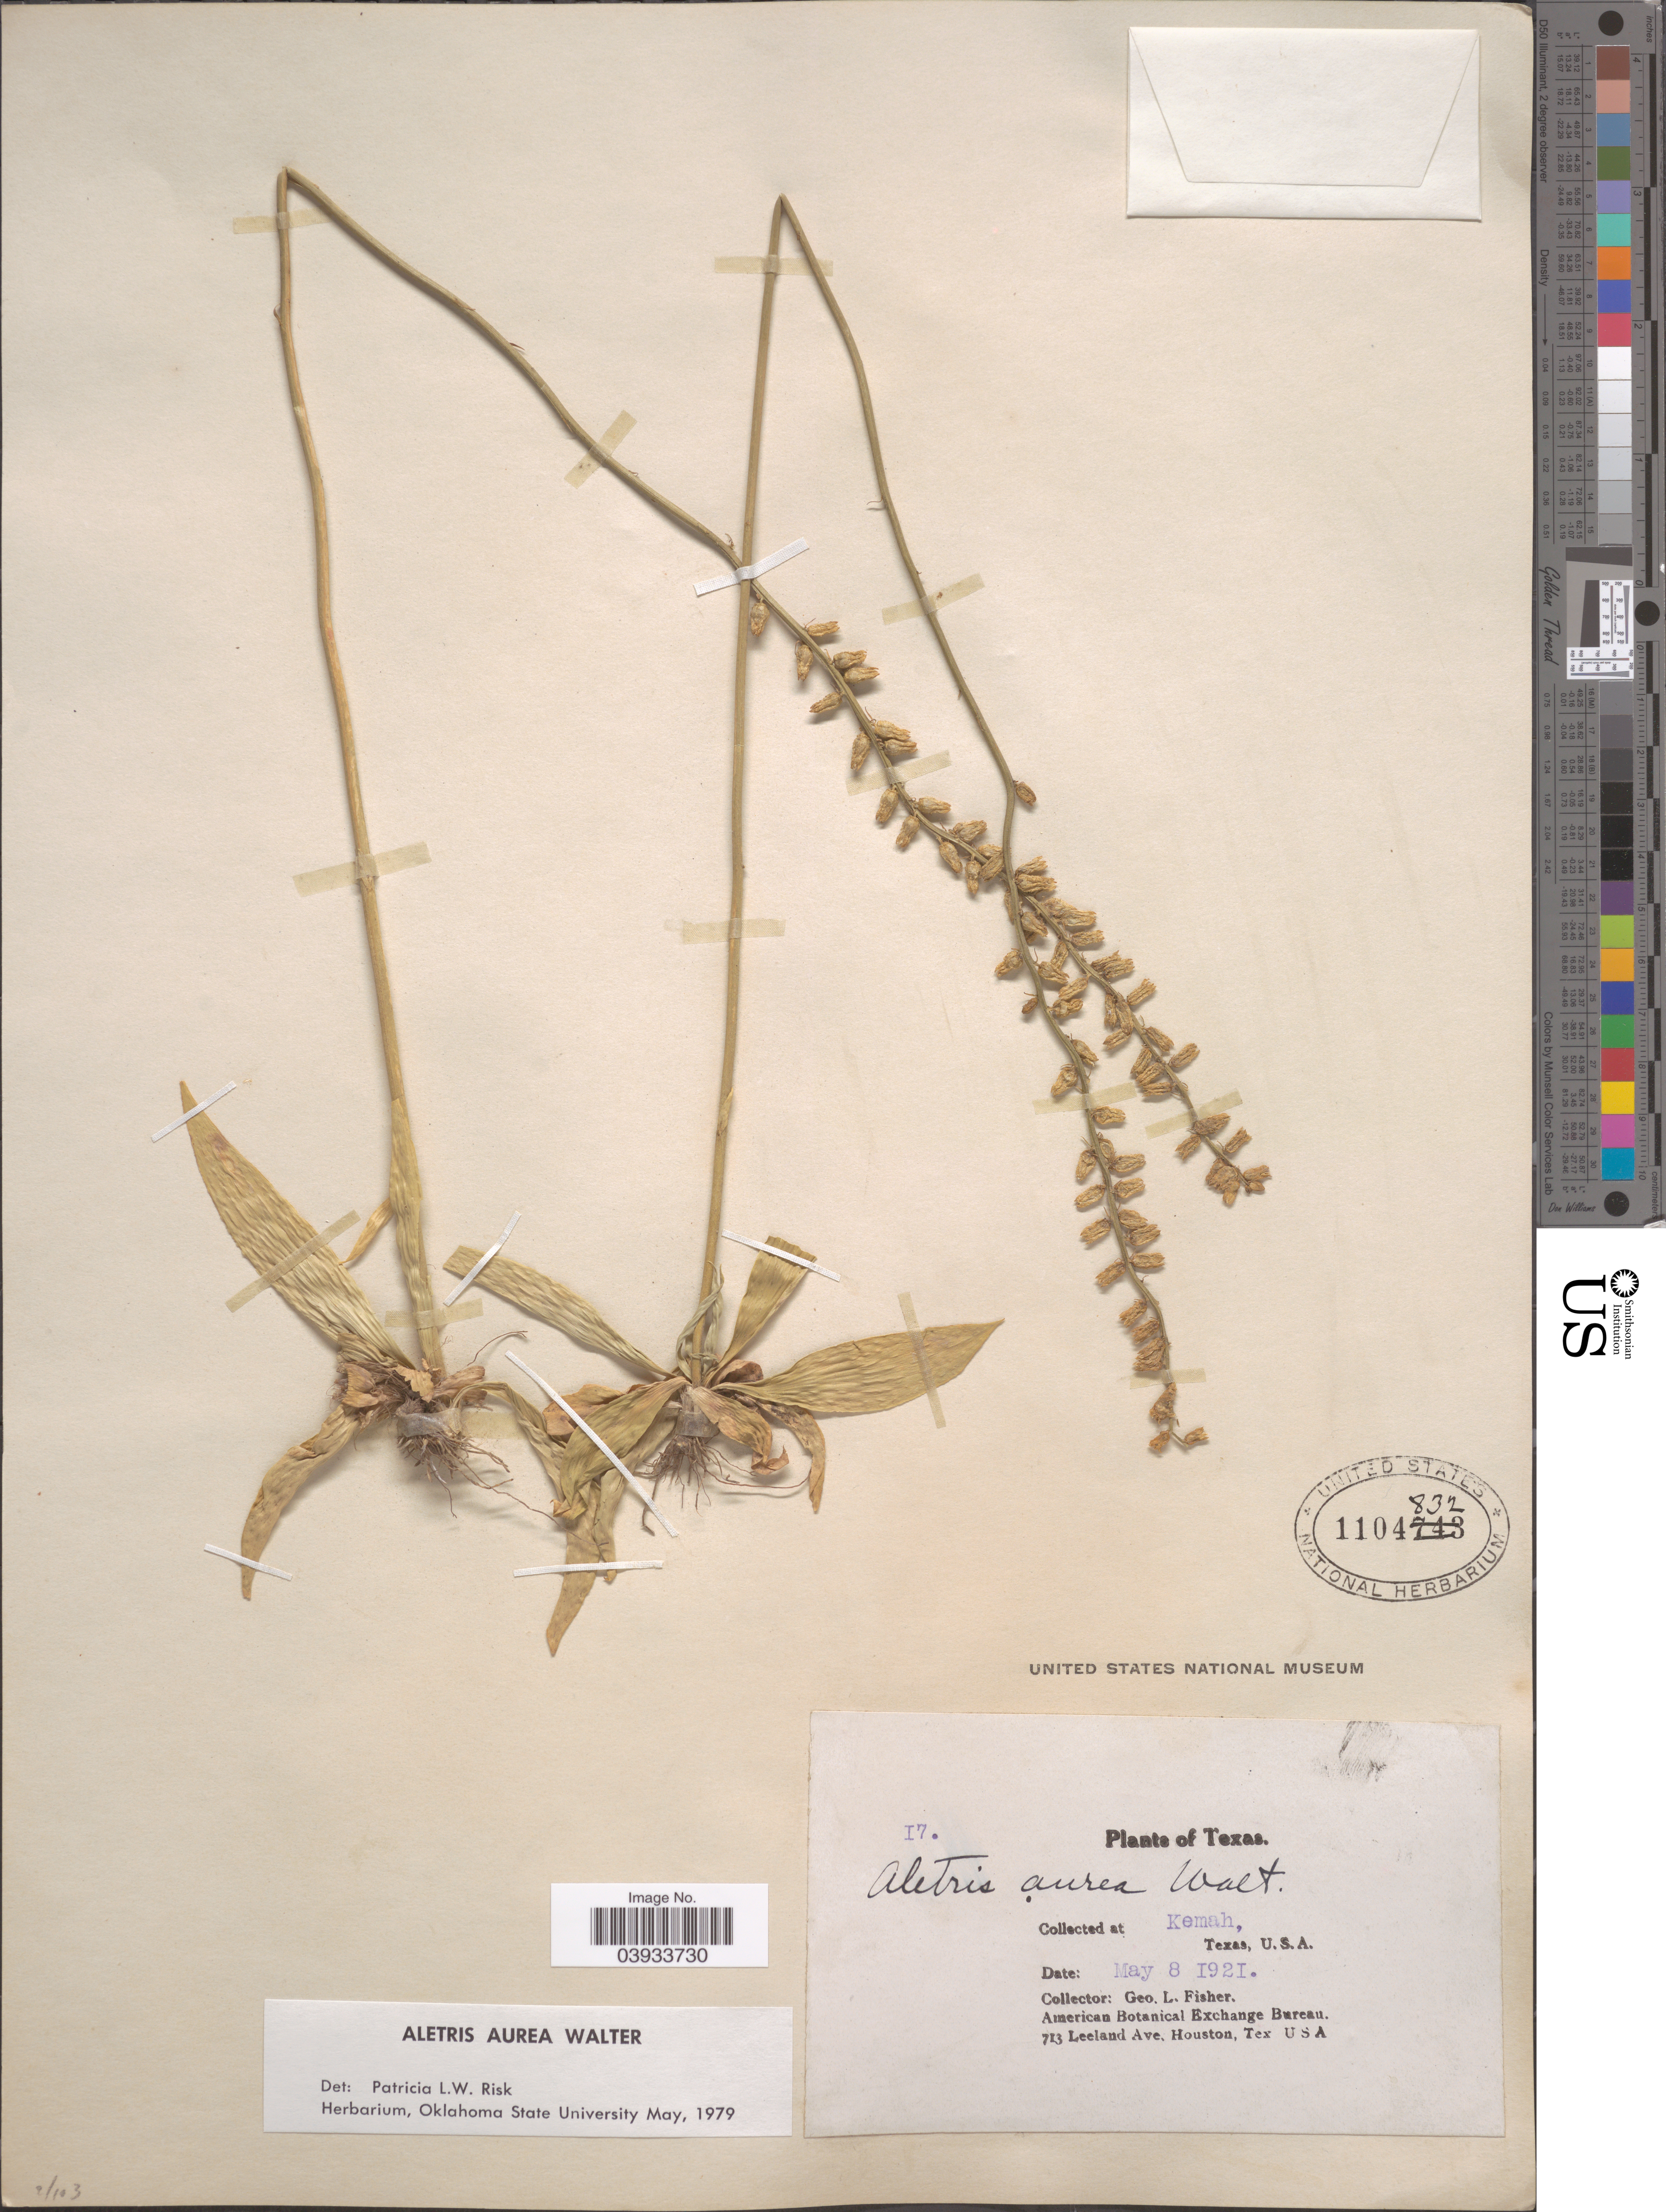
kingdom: Plantae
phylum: Tracheophyta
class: Liliopsida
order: Dioscoreales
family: Nartheciaceae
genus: Aletris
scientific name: Aletris aurea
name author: Walter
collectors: G. L. Fisher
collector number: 17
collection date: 1921-05-08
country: United States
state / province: Texas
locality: Kemah.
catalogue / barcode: US 1104832